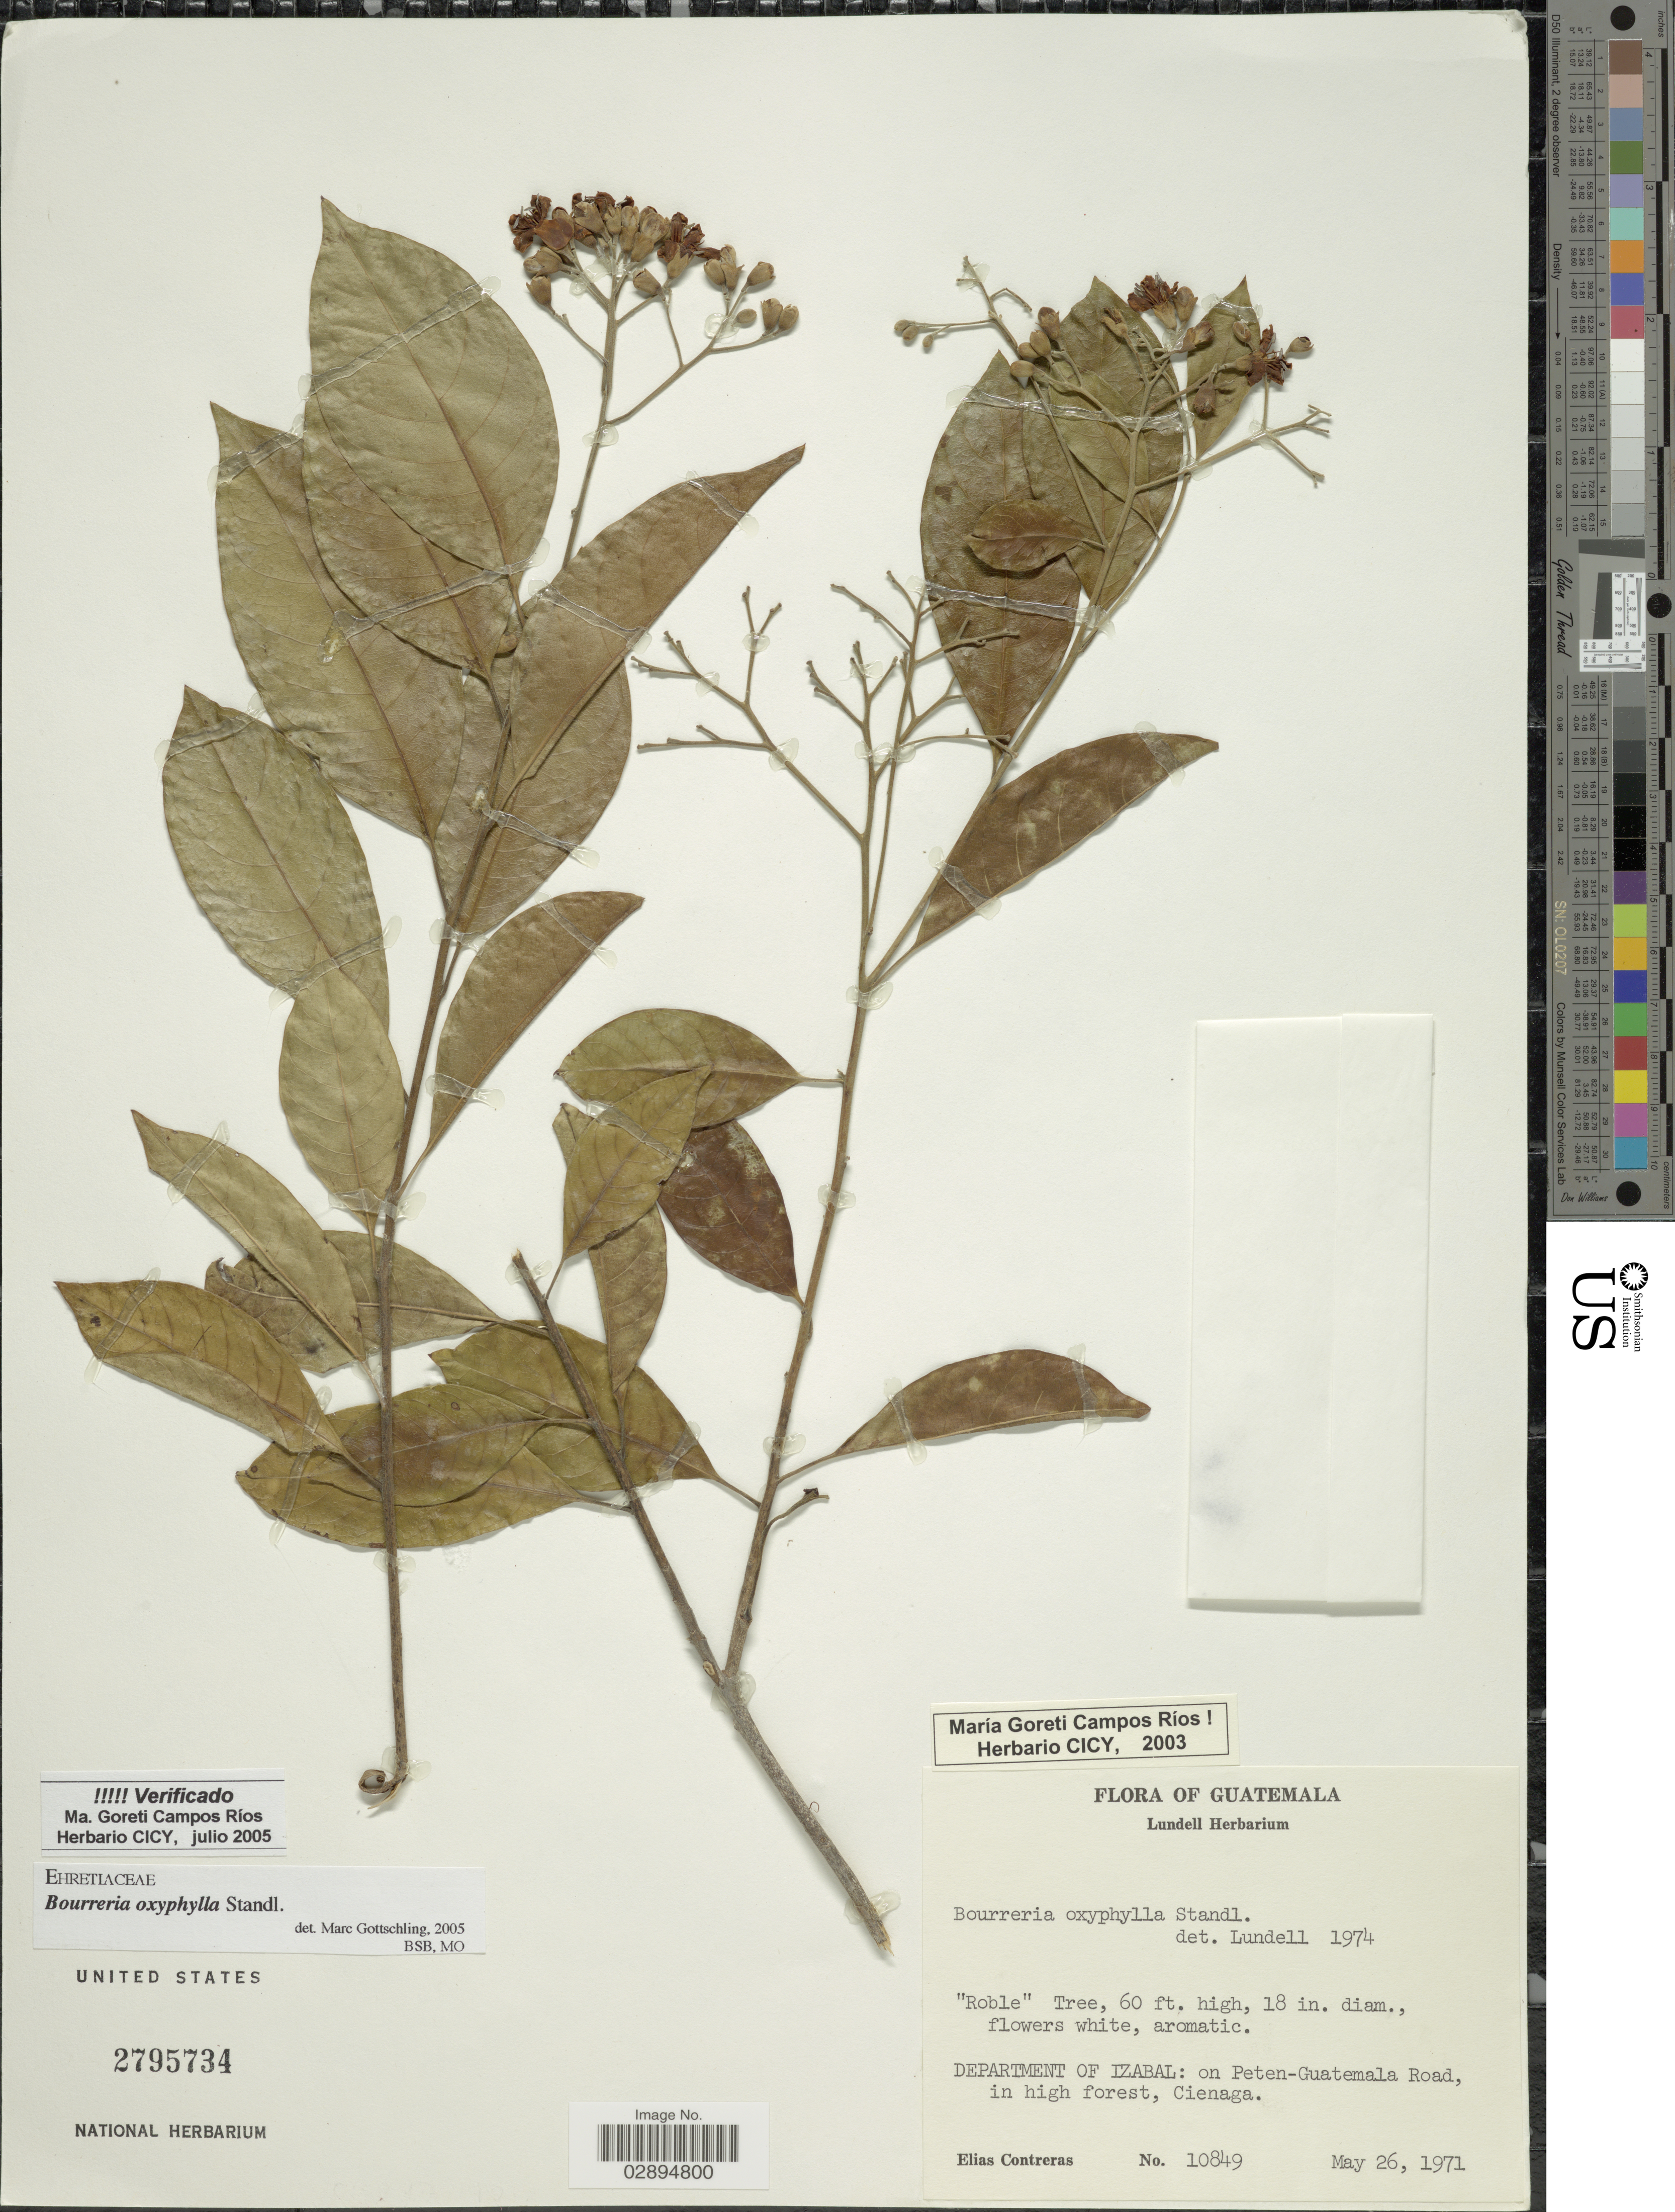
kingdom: Plantae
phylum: Tracheophyta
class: Magnoliopsida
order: Boraginales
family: Ehretiaceae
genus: Bourreria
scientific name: Bourreria oxyphylla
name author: Standl.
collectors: E. Contreras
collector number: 10849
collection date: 1971-05-26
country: Guatemala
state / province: Izabal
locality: Department of Izabal: on Peten-Guatemala Road, in high forest, Cienaga.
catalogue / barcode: US 2795734